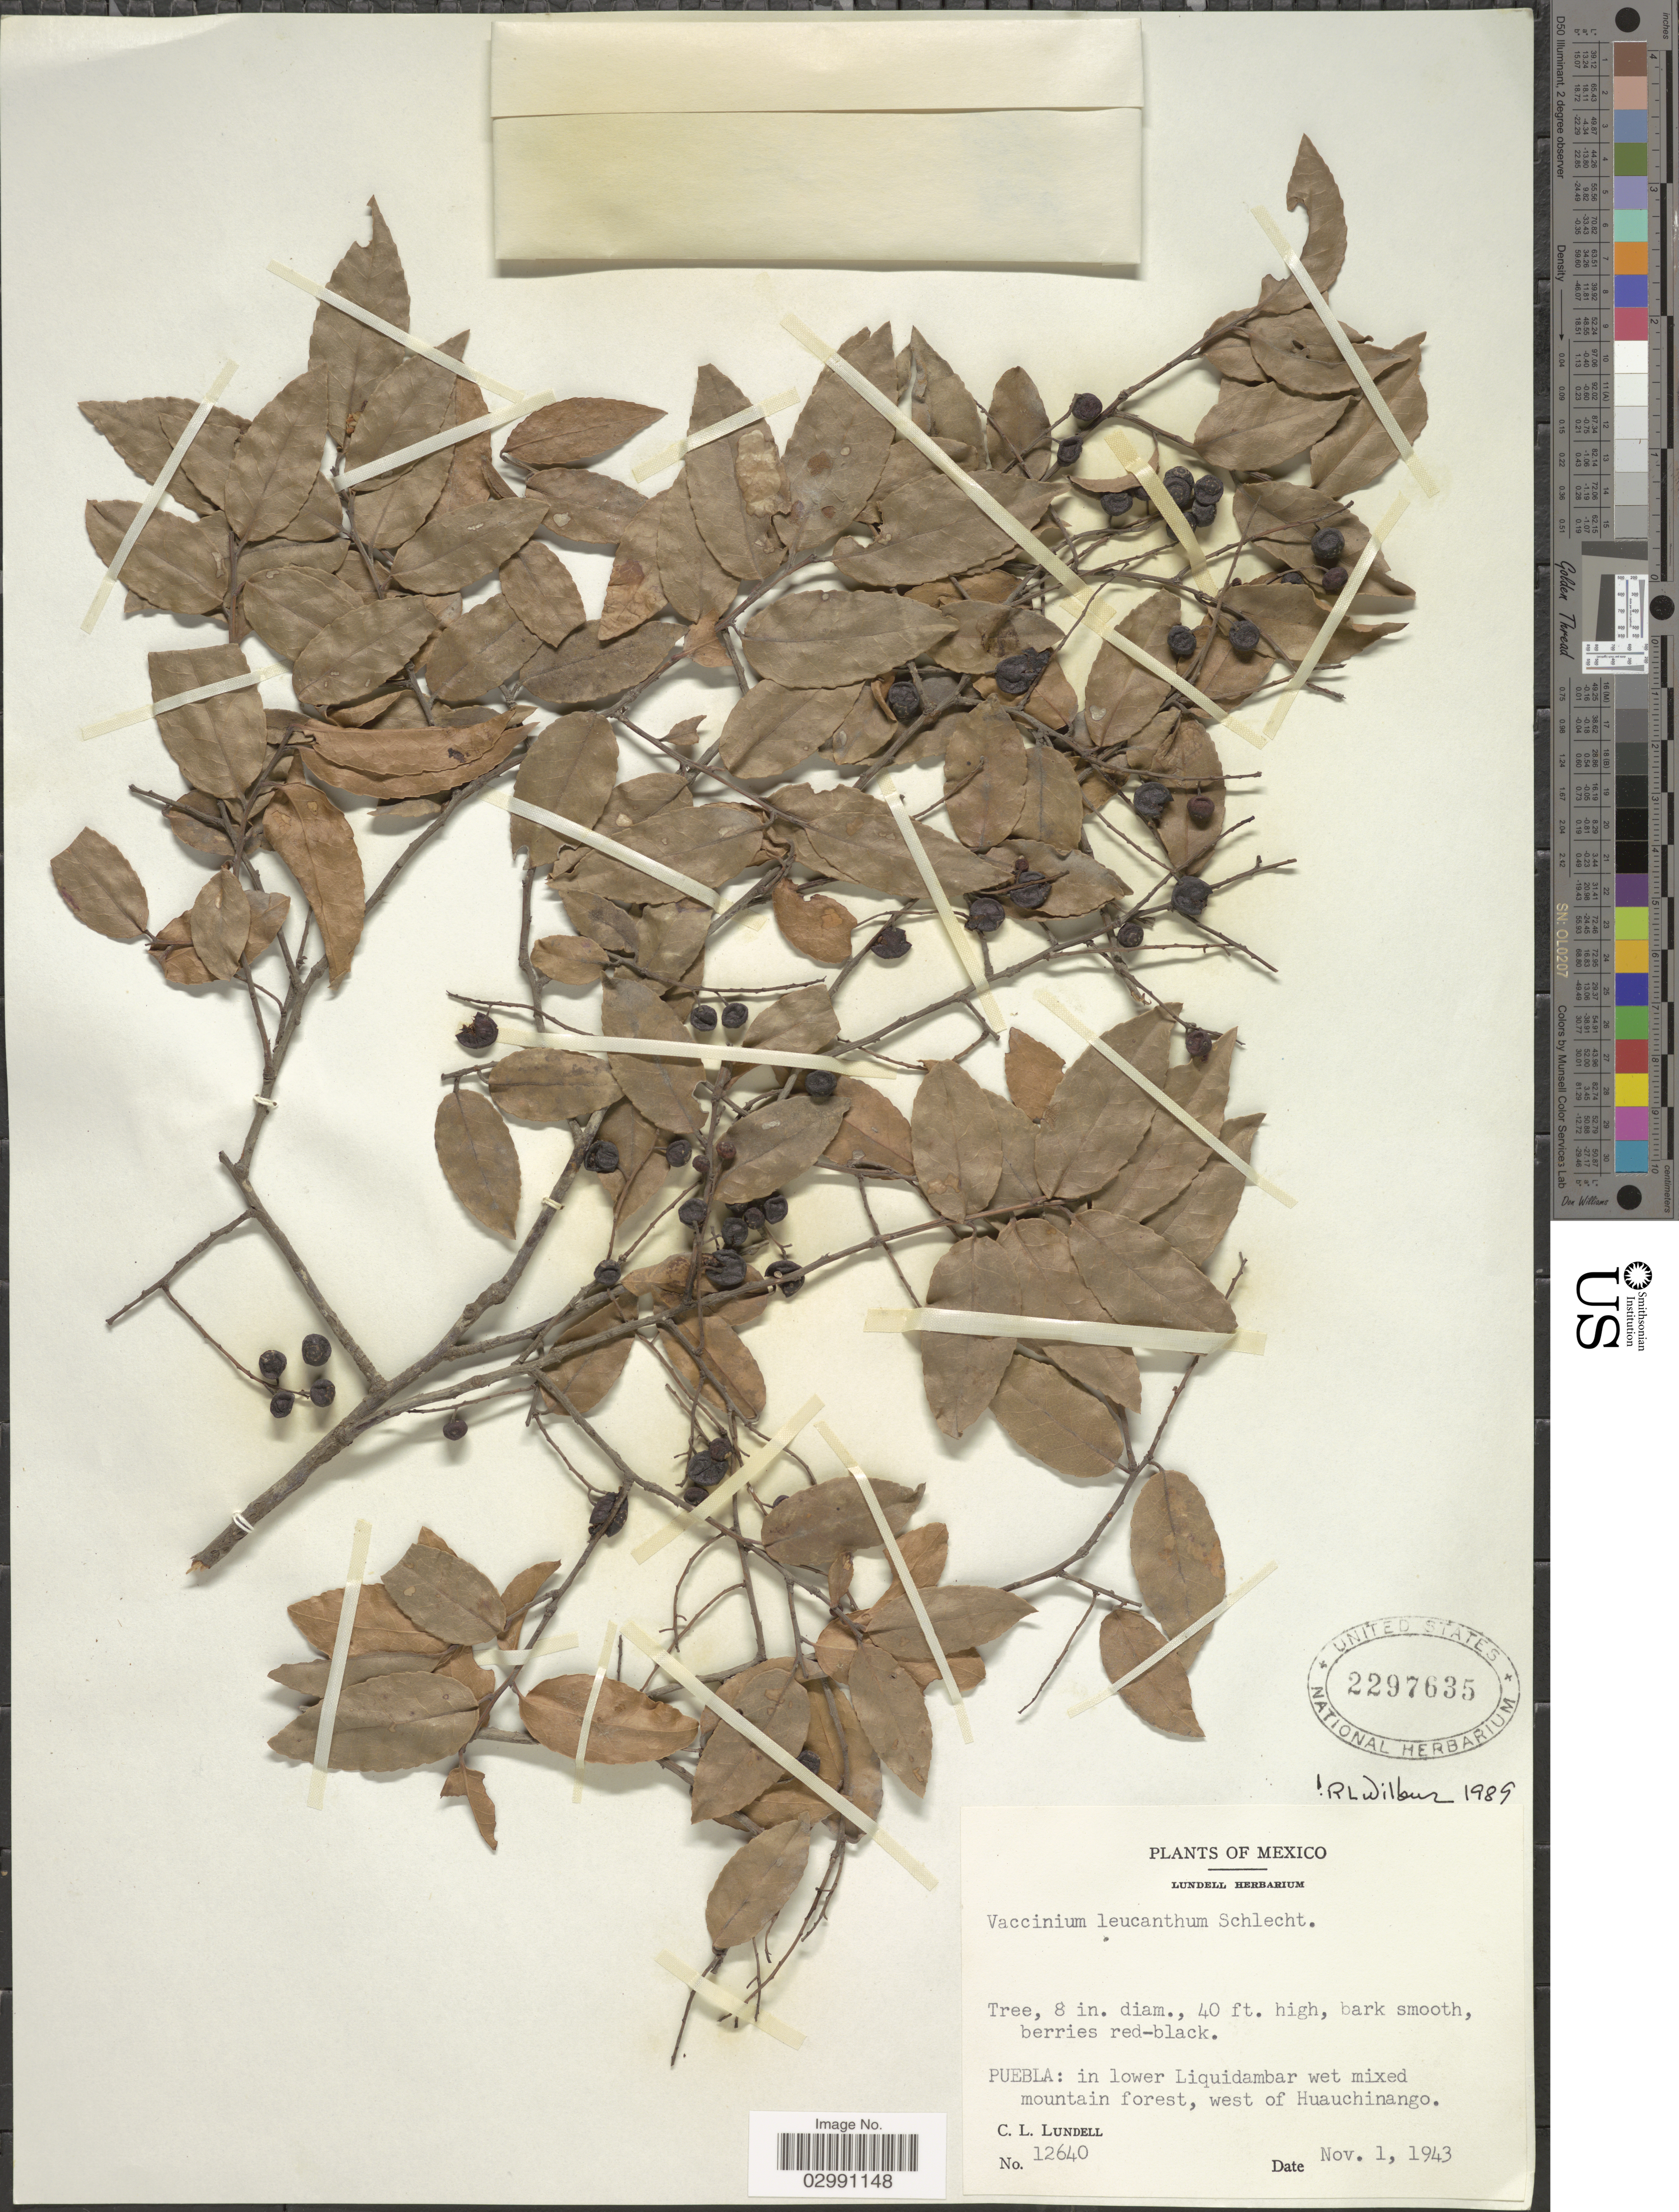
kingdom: Plantae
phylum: Tracheophyta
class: Magnoliopsida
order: Ericales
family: Ericaceae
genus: Vaccinium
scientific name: Vaccinium leucanthum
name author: Schltdl.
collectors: C. L. Lundell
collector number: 12640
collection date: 1943-11-01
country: Mexico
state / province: Puebla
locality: In lower Liquidambar wet mixed mountain forest, west of Huauchinango.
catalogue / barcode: US 2297635